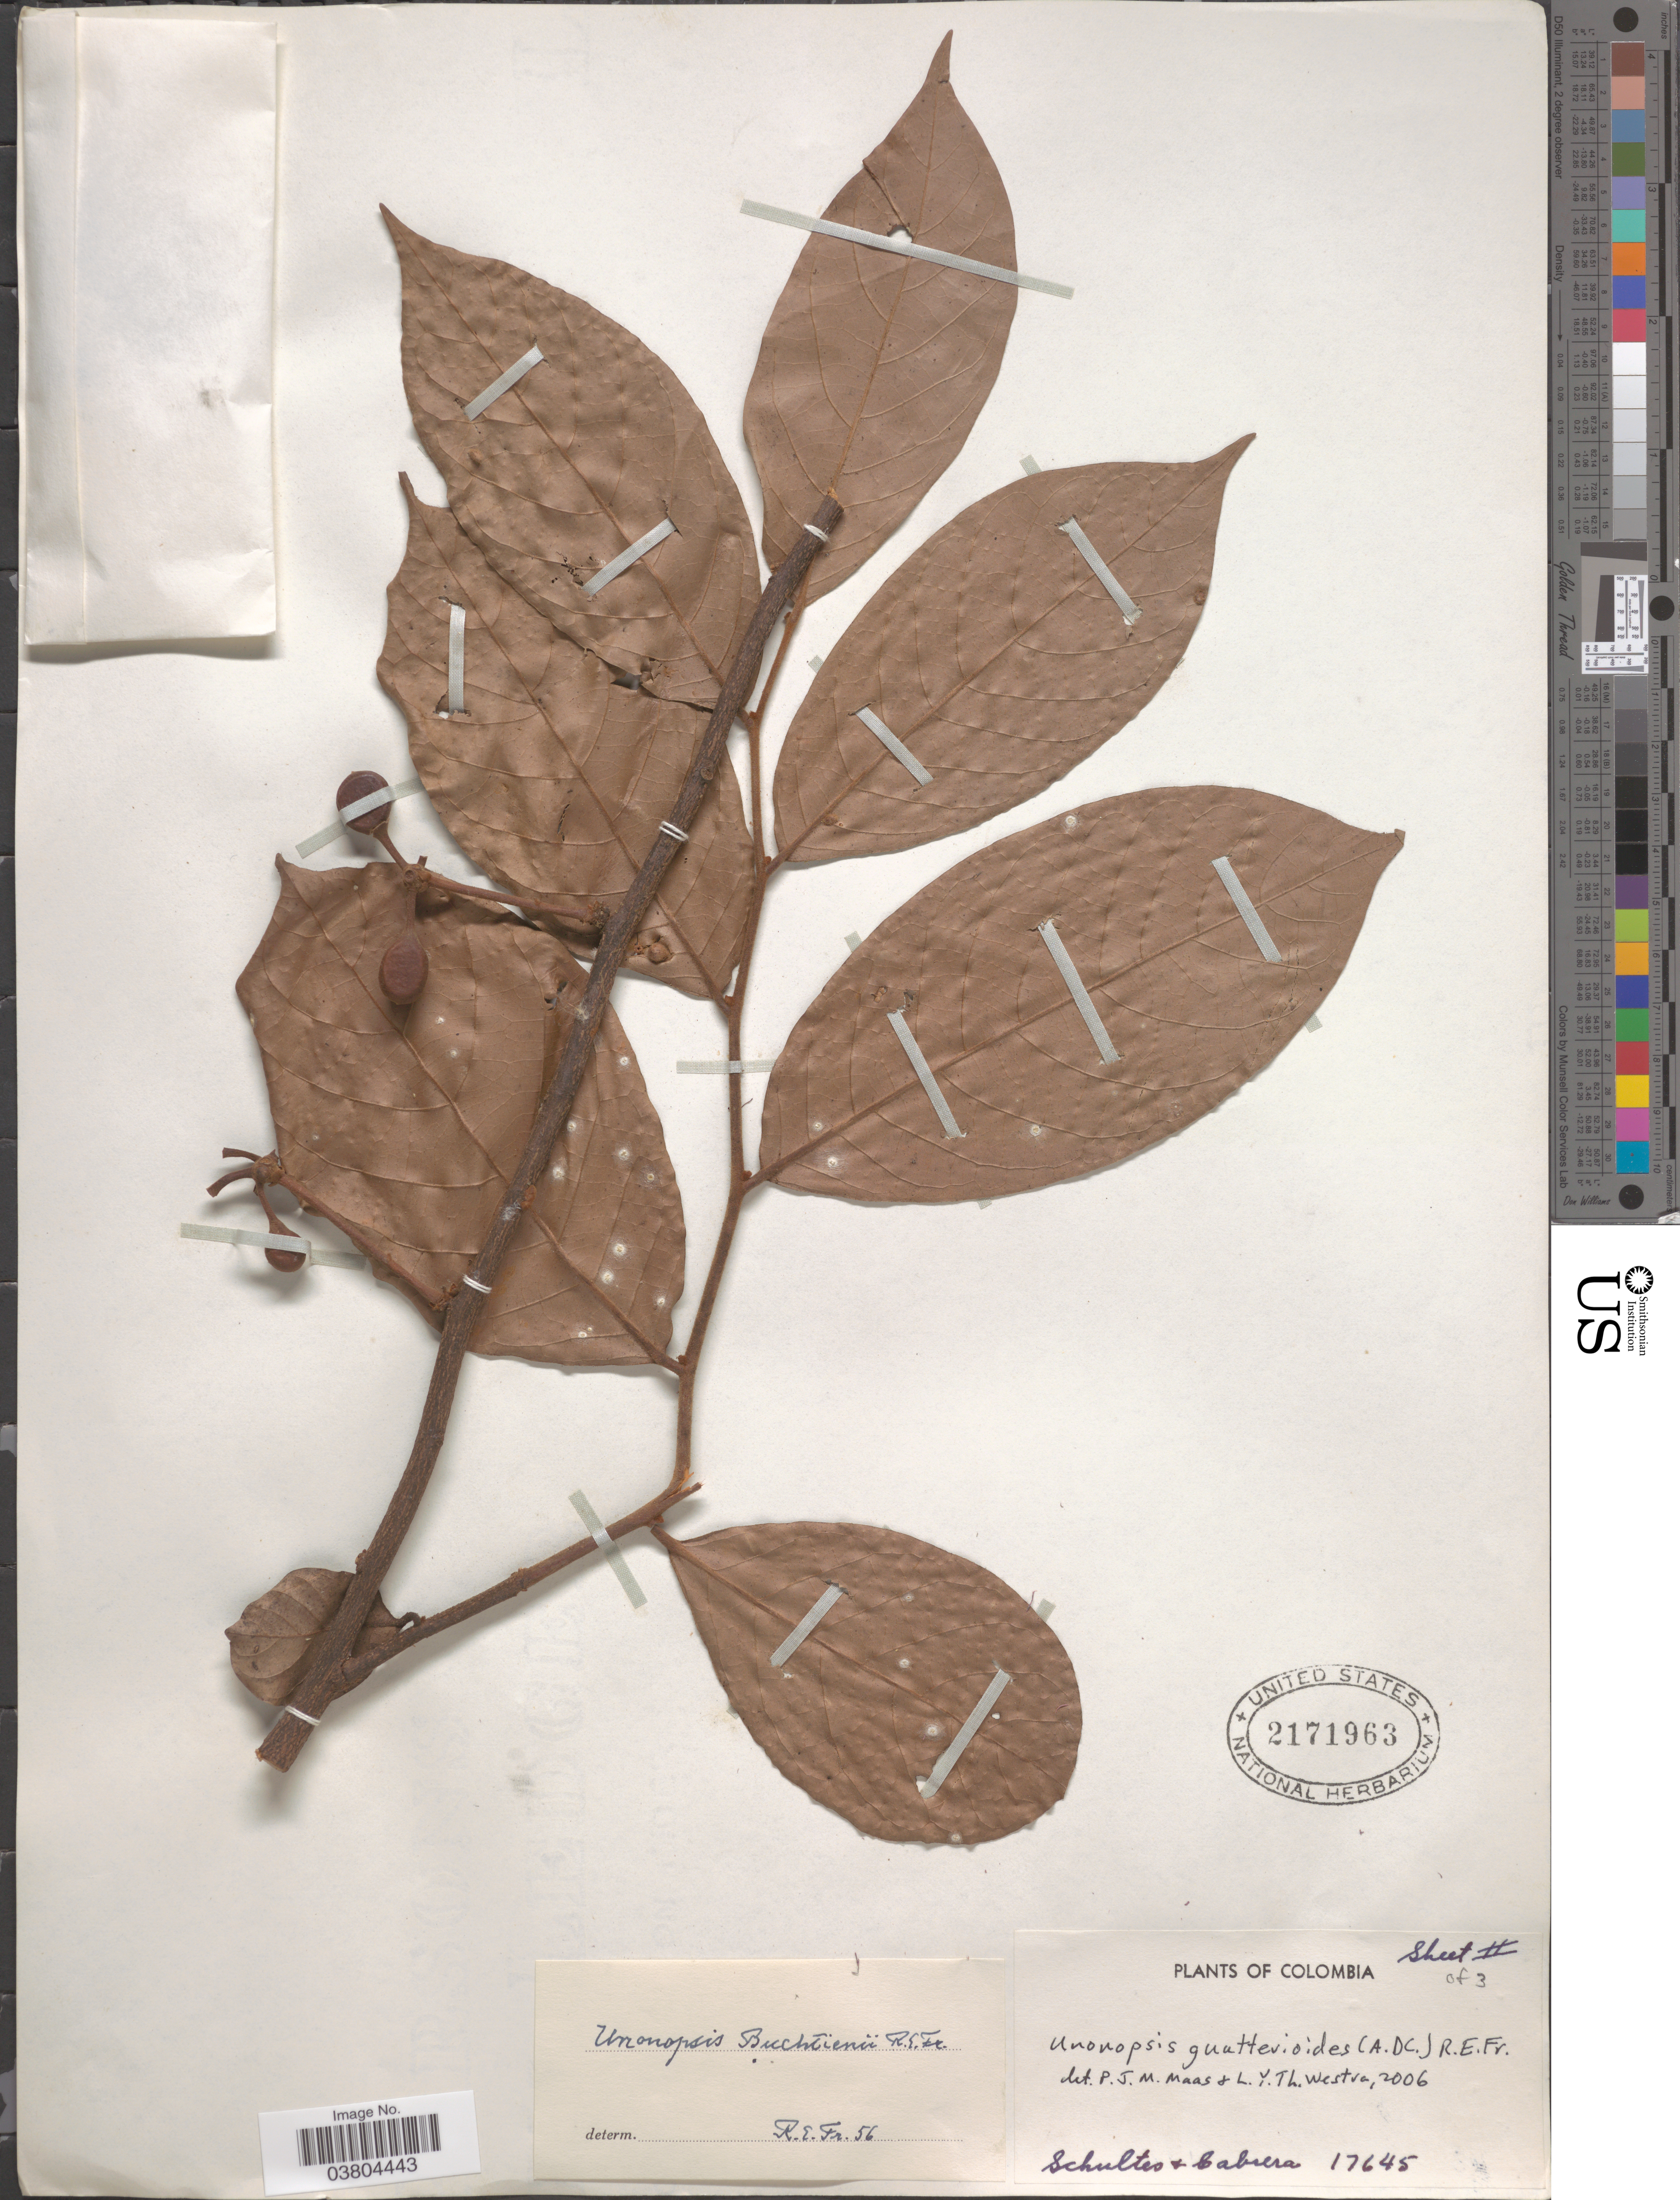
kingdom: Plantae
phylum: Tracheophyta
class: Magnoliopsida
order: Magnoliales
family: Annonaceae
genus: Unonopsis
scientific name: Unonopsis guatterioides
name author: (A. DC.) R.E. Fr.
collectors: -- Schultes & Cabrera, --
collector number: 17645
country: Colombia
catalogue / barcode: US 2171963